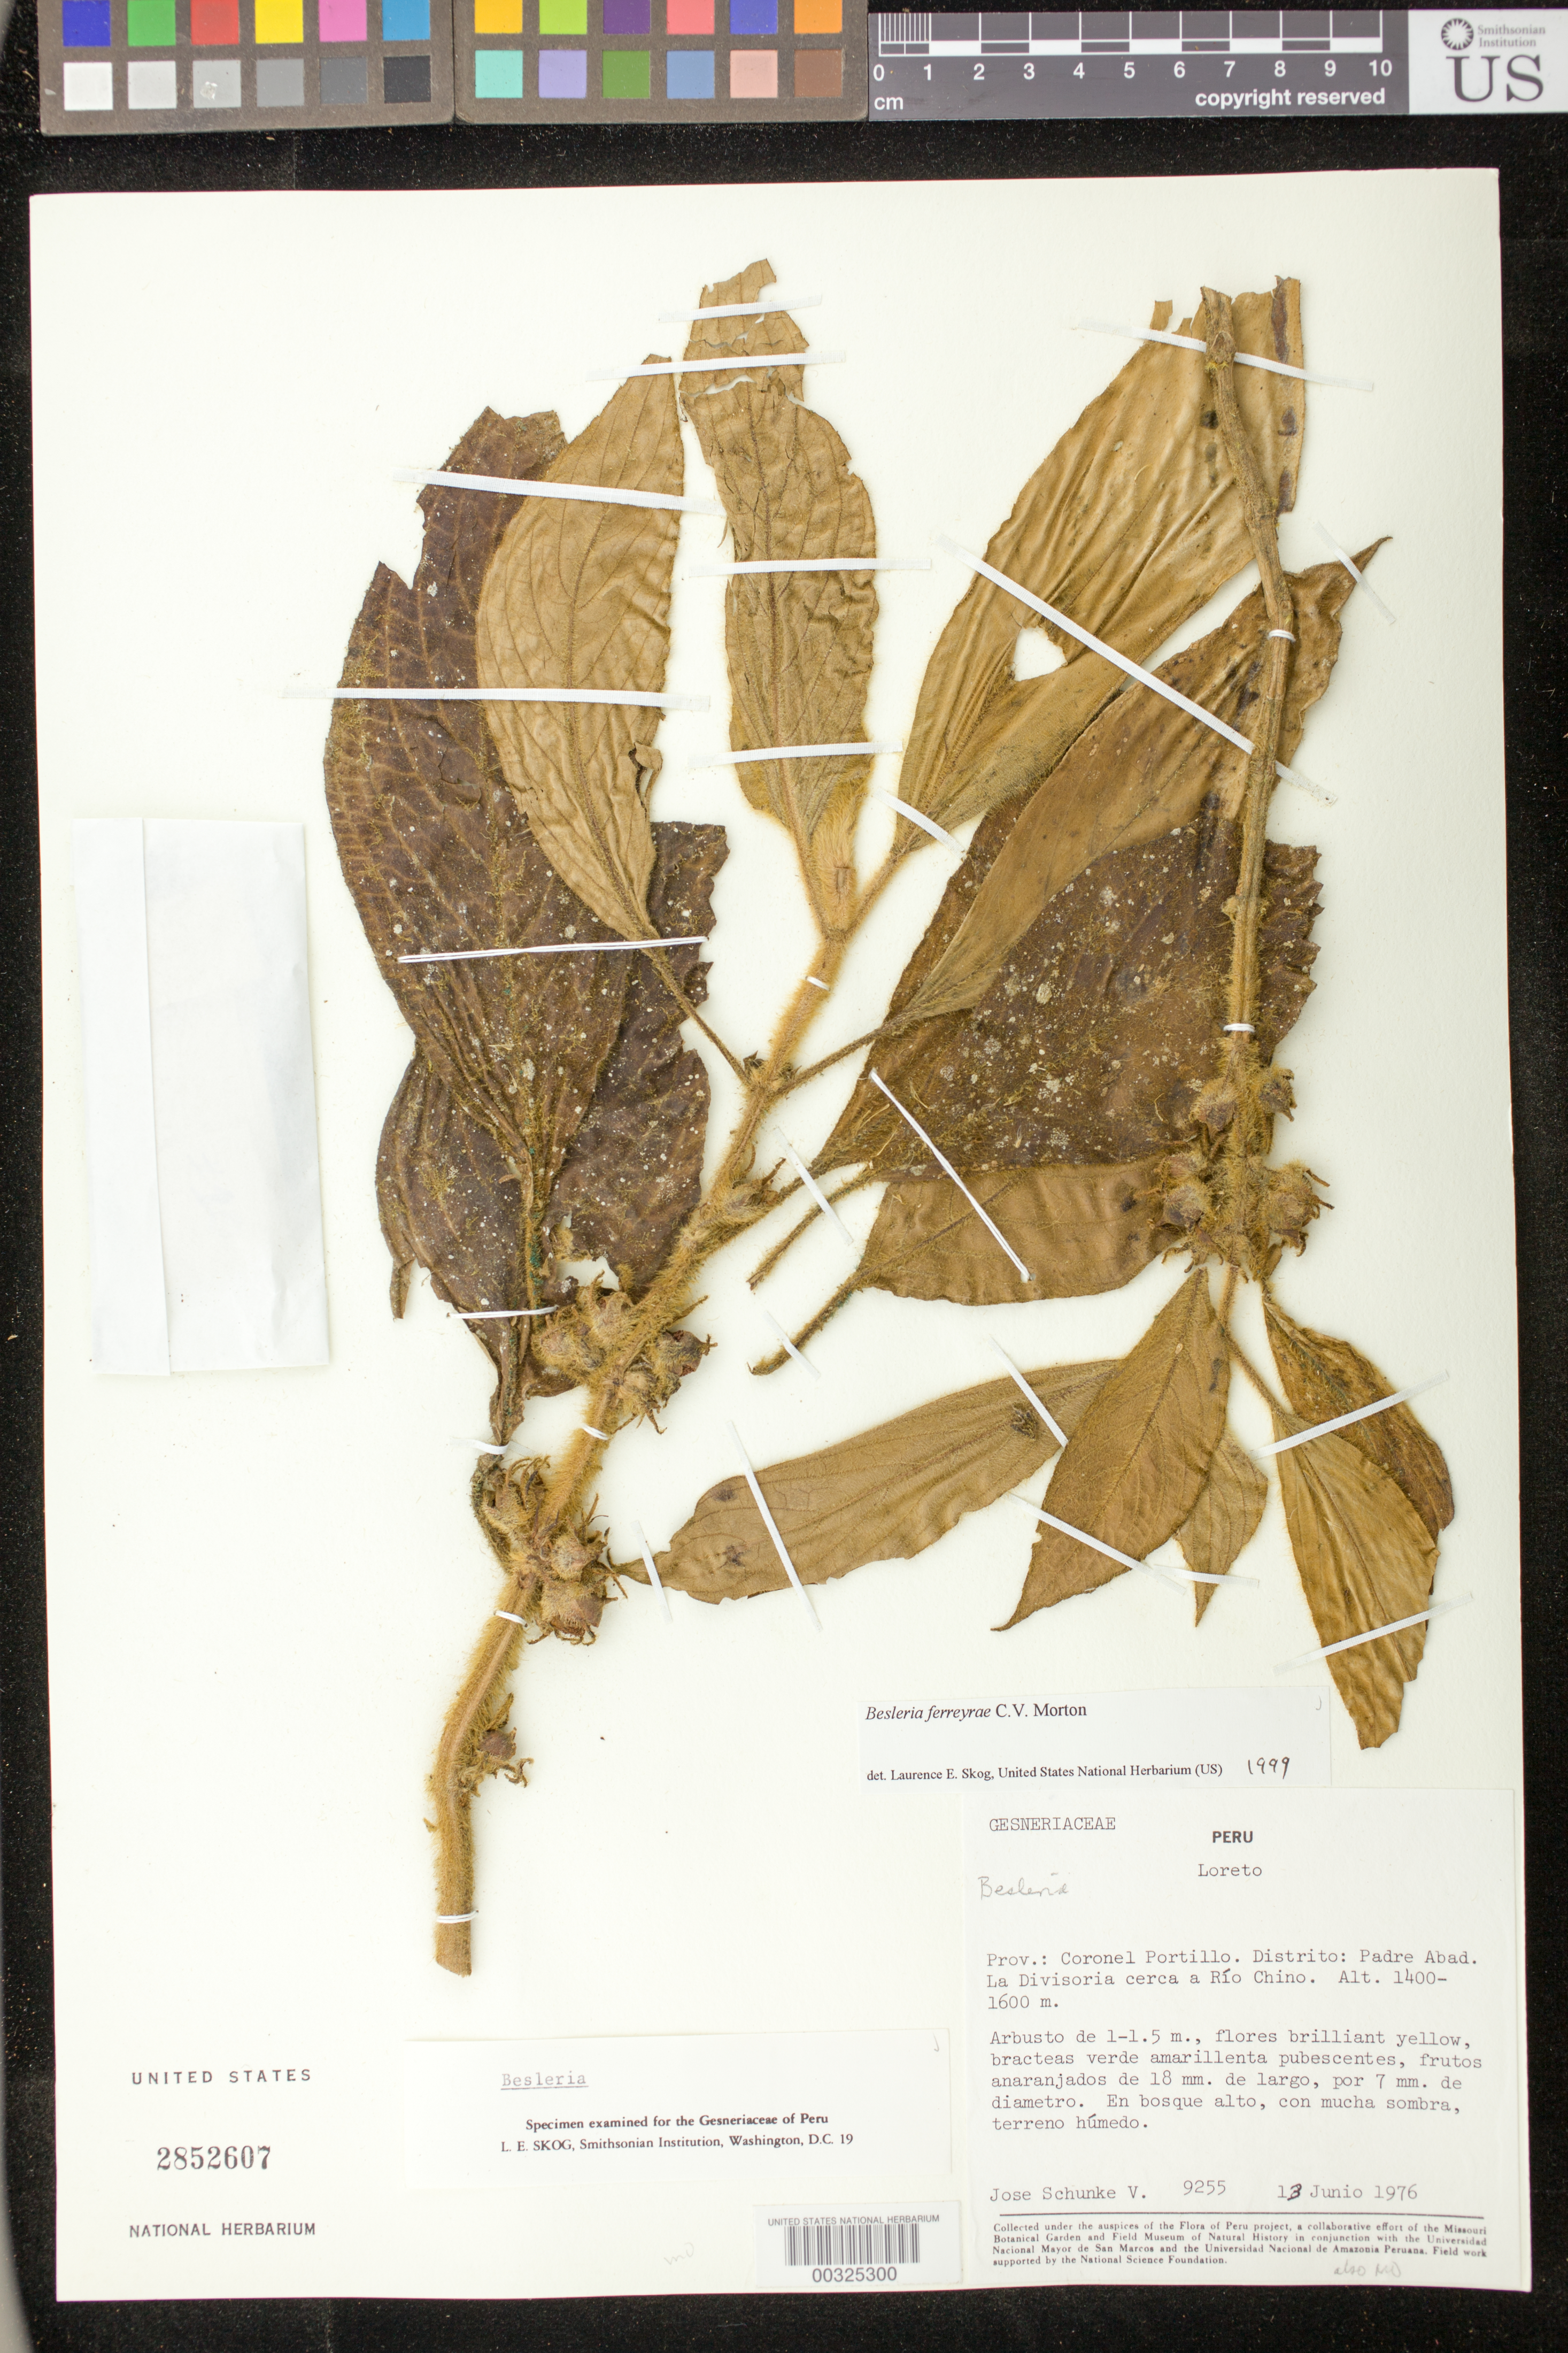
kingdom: Plantae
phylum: Tracheophyta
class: Magnoliopsida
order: Lamiales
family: Gesneriaceae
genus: Besleria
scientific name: Besleria ferreyrae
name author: C.V. Morton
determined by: Skog, Laurence E.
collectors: J. Schunke Vigo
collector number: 9255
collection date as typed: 13 Jun 1976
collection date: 1976-06-13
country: Peru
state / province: Loreto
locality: Prov. Coronel Portillo; dtto. Padre Abad; La Divisoria cerca a Río Chino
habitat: En bosque alto, con mucha sombra, terreno húmedo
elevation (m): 1400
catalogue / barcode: US 2852607